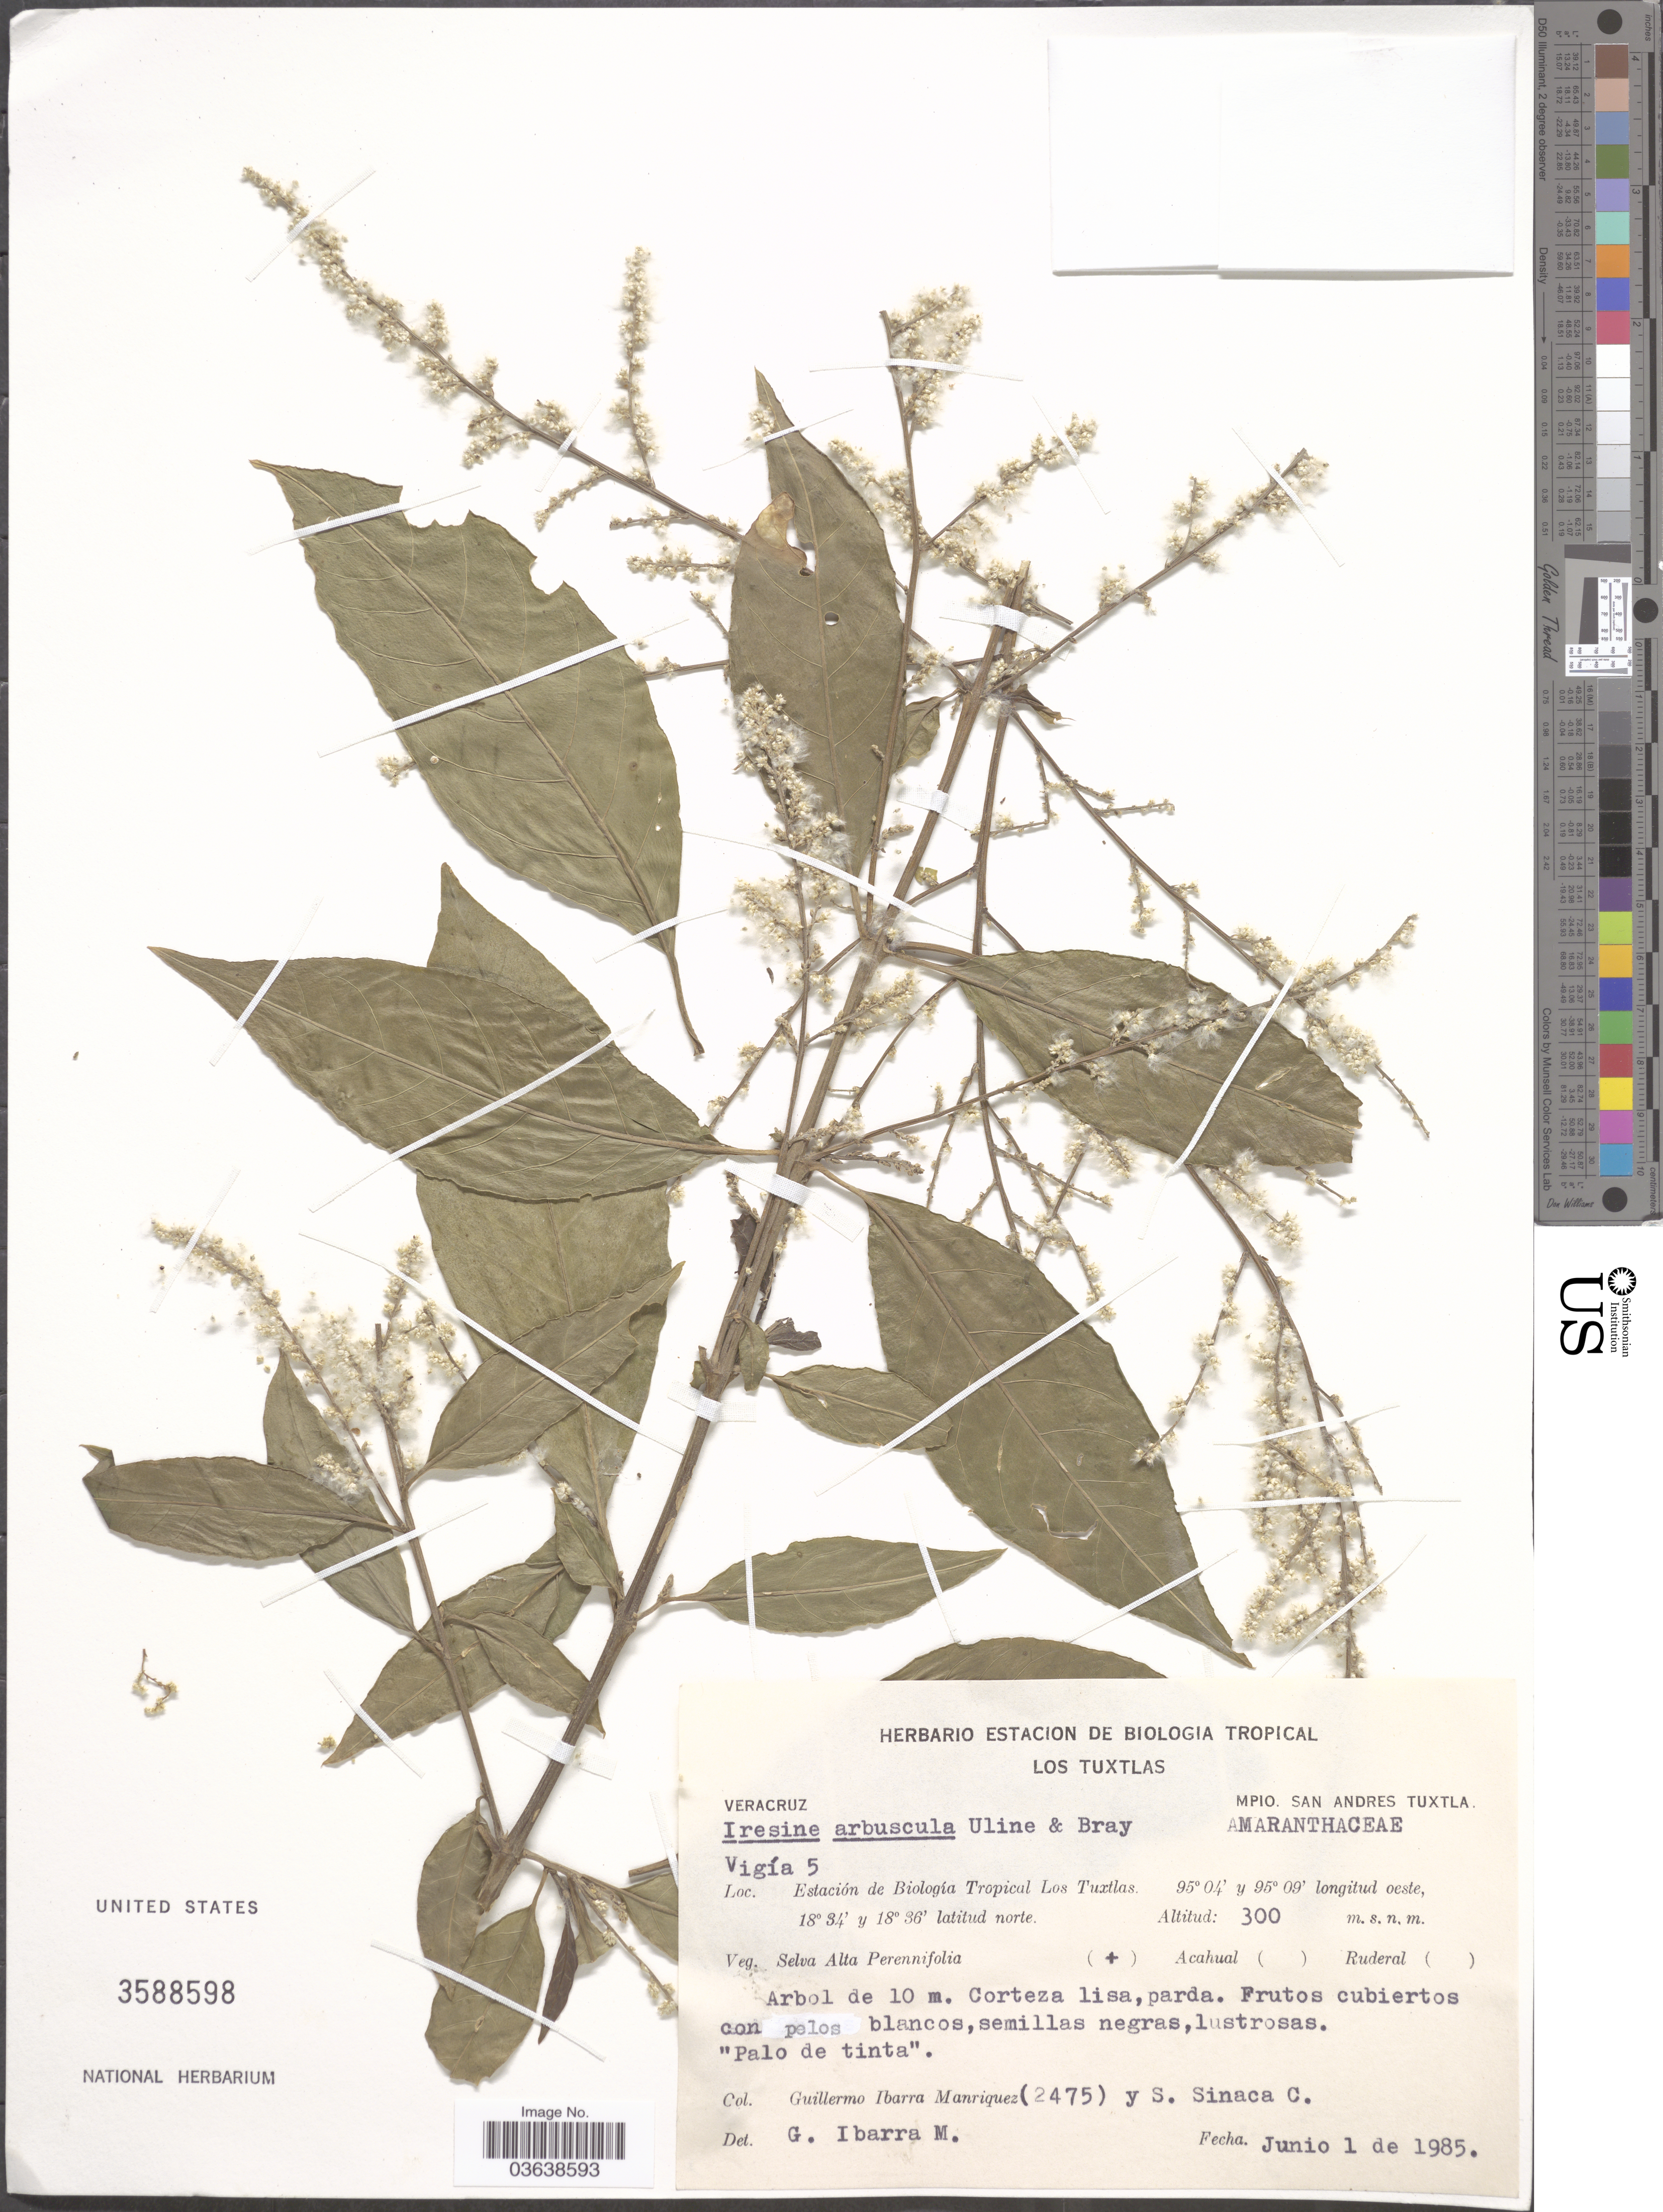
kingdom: Plantae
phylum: Tracheophyta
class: Magnoliopsida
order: Caryophyllales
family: Amaranthaceae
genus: Iresine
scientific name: Iresine arbuscula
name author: Uline & W.L. Bray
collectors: G. Manriquez & S. Sinaca Colin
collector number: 2475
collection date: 1985-06-01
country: Mexico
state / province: Veracruz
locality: Los Tuxtlas. Veracruz. Mpio. San Andres Tuxtla. Estación de Biología Tropical Los Tuxtlas.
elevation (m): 300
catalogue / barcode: US 3588598